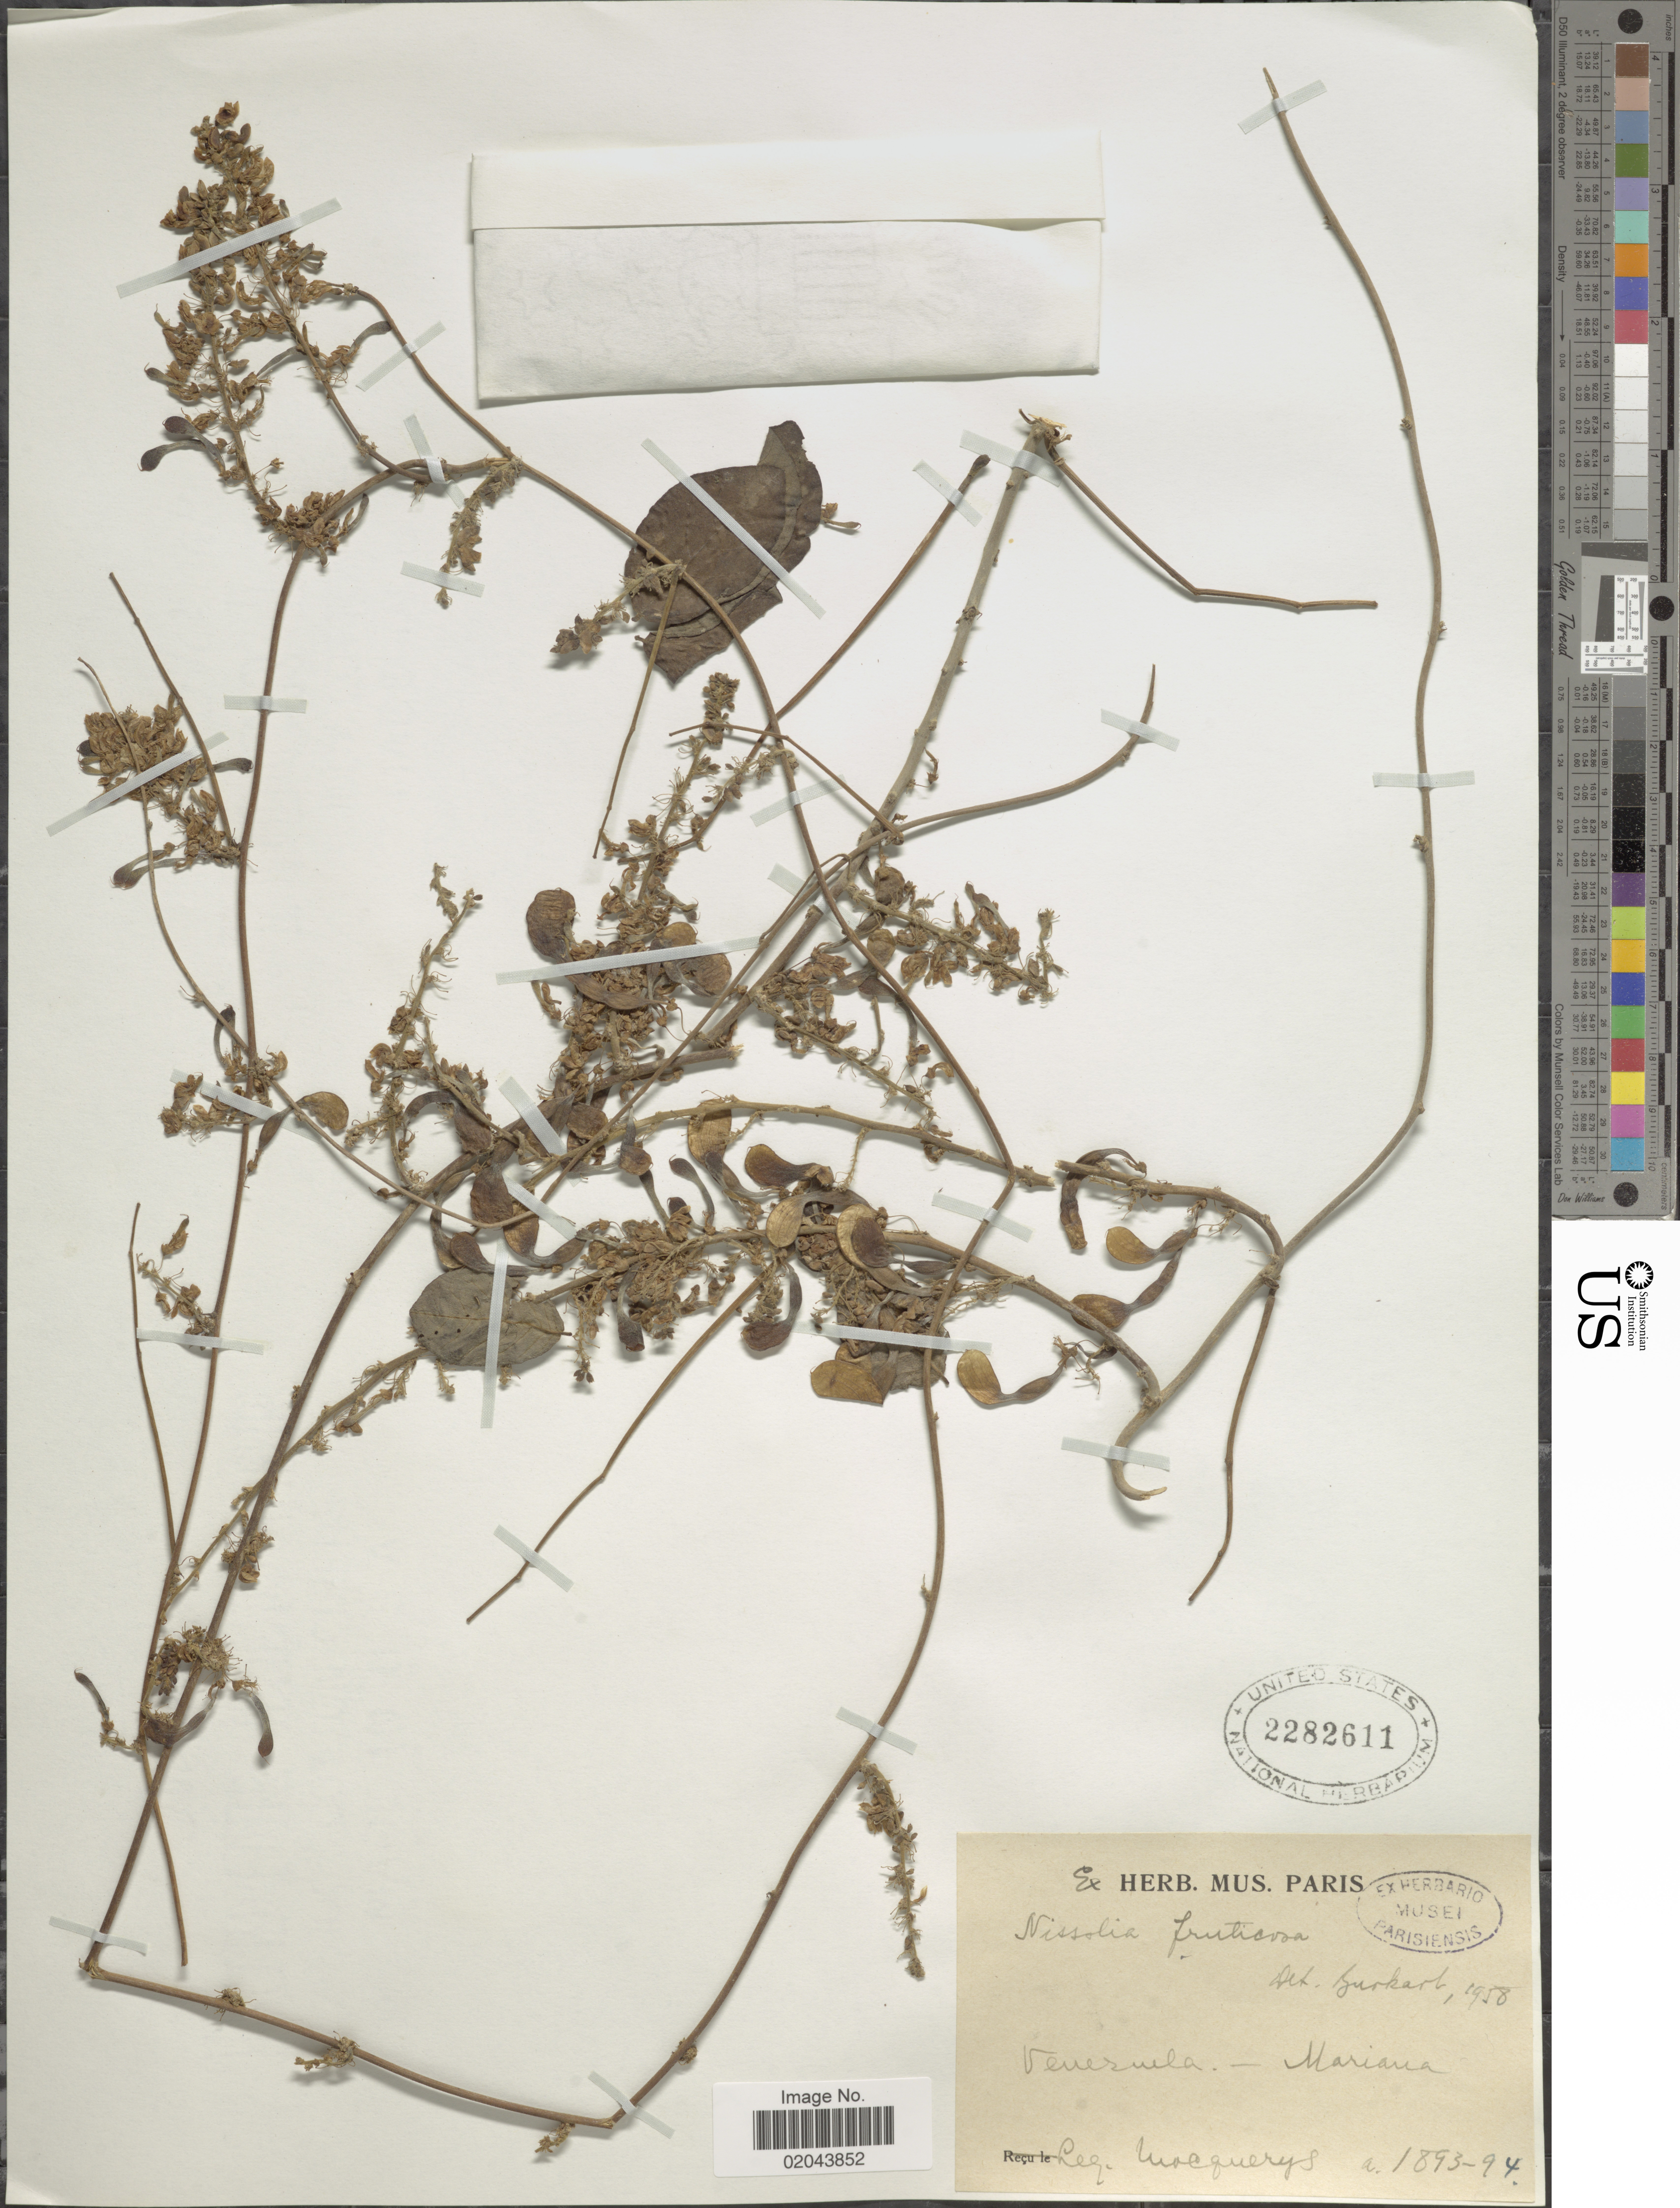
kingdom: Plantae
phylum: Tracheophyta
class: Magnoliopsida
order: Fabales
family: Fabaceae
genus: Nissolia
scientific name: Nissolia fruticosa var. fruticosa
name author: Jacq.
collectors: A. Mocquerys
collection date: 1893/1894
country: Venezuela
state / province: Carabobo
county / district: Diego Ibarra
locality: Mariara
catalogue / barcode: US 2282611